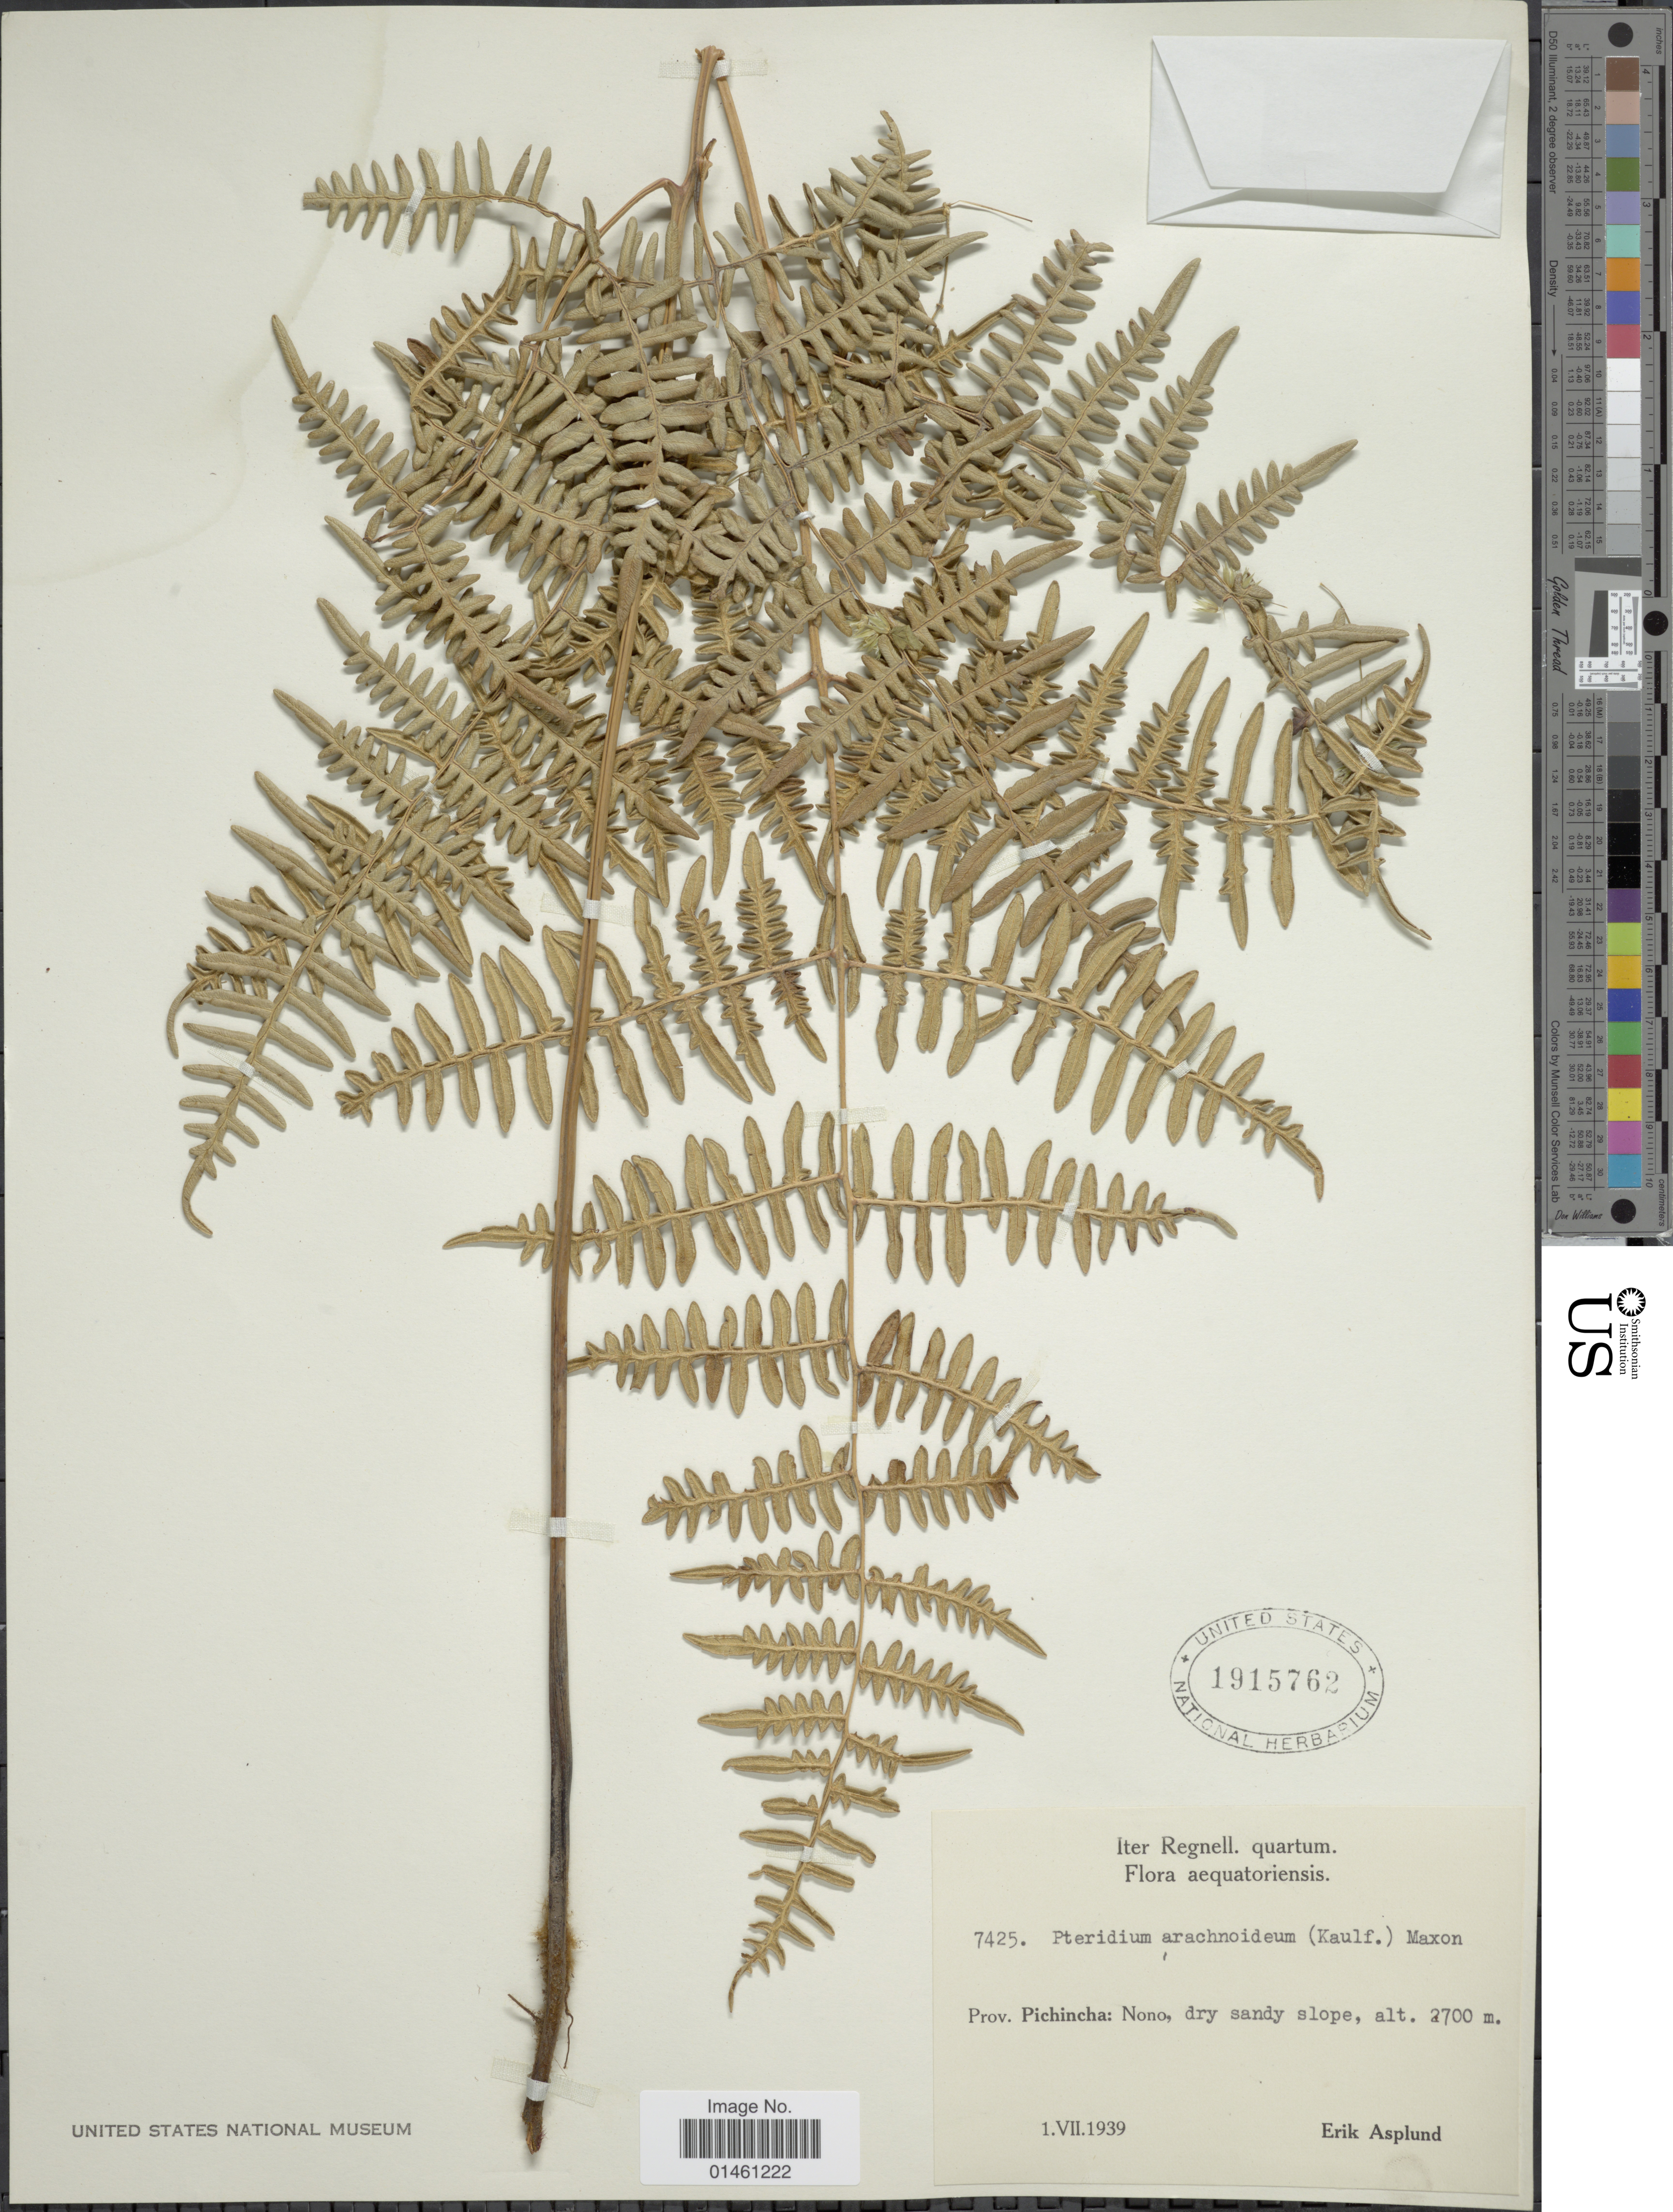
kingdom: Plantae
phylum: Tracheophyta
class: Polypodiopsida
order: Polypodiales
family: Dennstaedtiaceae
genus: Pteridium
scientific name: Pteridium aquilinum var. arachnoideum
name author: (Kaulf.) Herter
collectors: E. Asplund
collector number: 7425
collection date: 1939-07-01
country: Ecuador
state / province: Pichincha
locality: Eaquatoriensis, Prov. Pichincha: Nono, dry sandy slope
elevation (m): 2700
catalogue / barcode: US 1915762